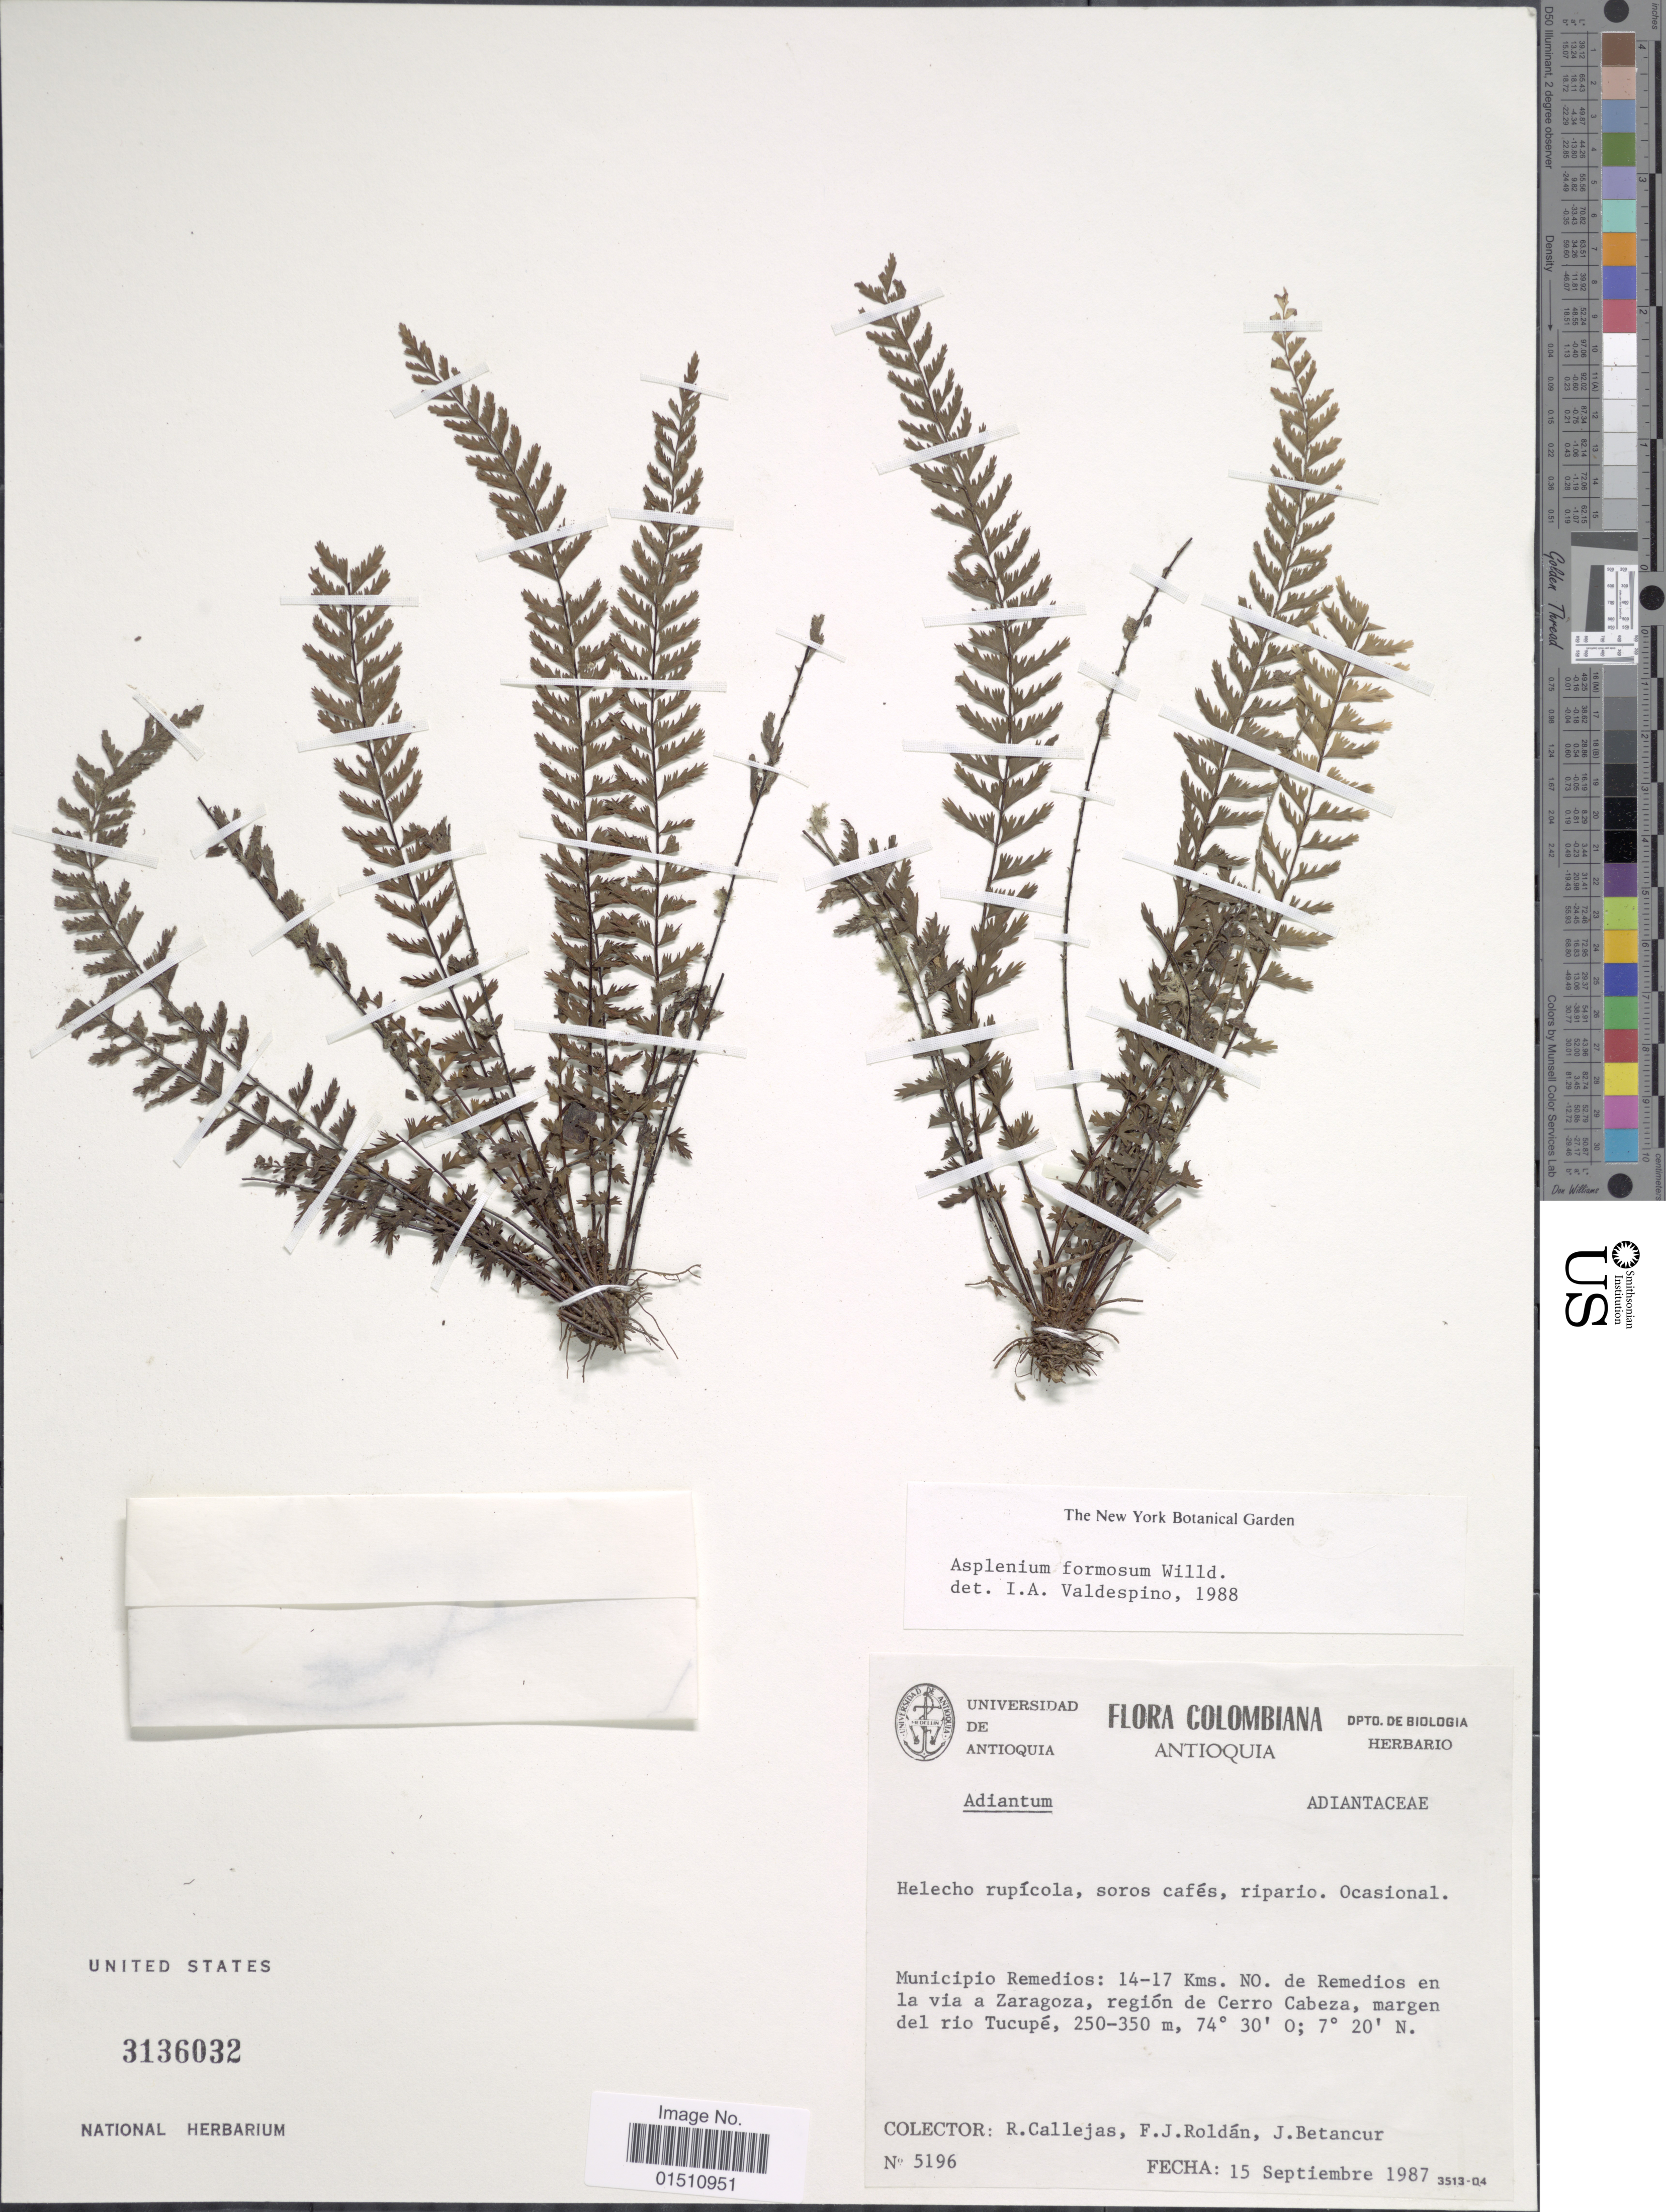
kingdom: Plantae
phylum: Tracheophyta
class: Polypodiopsida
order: Polypodiales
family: Aspleniaceae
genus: Asplenium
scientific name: Asplenium formosum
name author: Willd.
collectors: R. Callejas, F. J. Roldán & J. Betancur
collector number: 5196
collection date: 1987-09-15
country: Colombia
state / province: Antioquia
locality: Colomnbiana, Municipio Remedios: 14-17 Kms. No. de Remedios en la via a Zaragoza, region de Cerro Cabenza, margem del rio Tucupe.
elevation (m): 250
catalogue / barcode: US 3136032